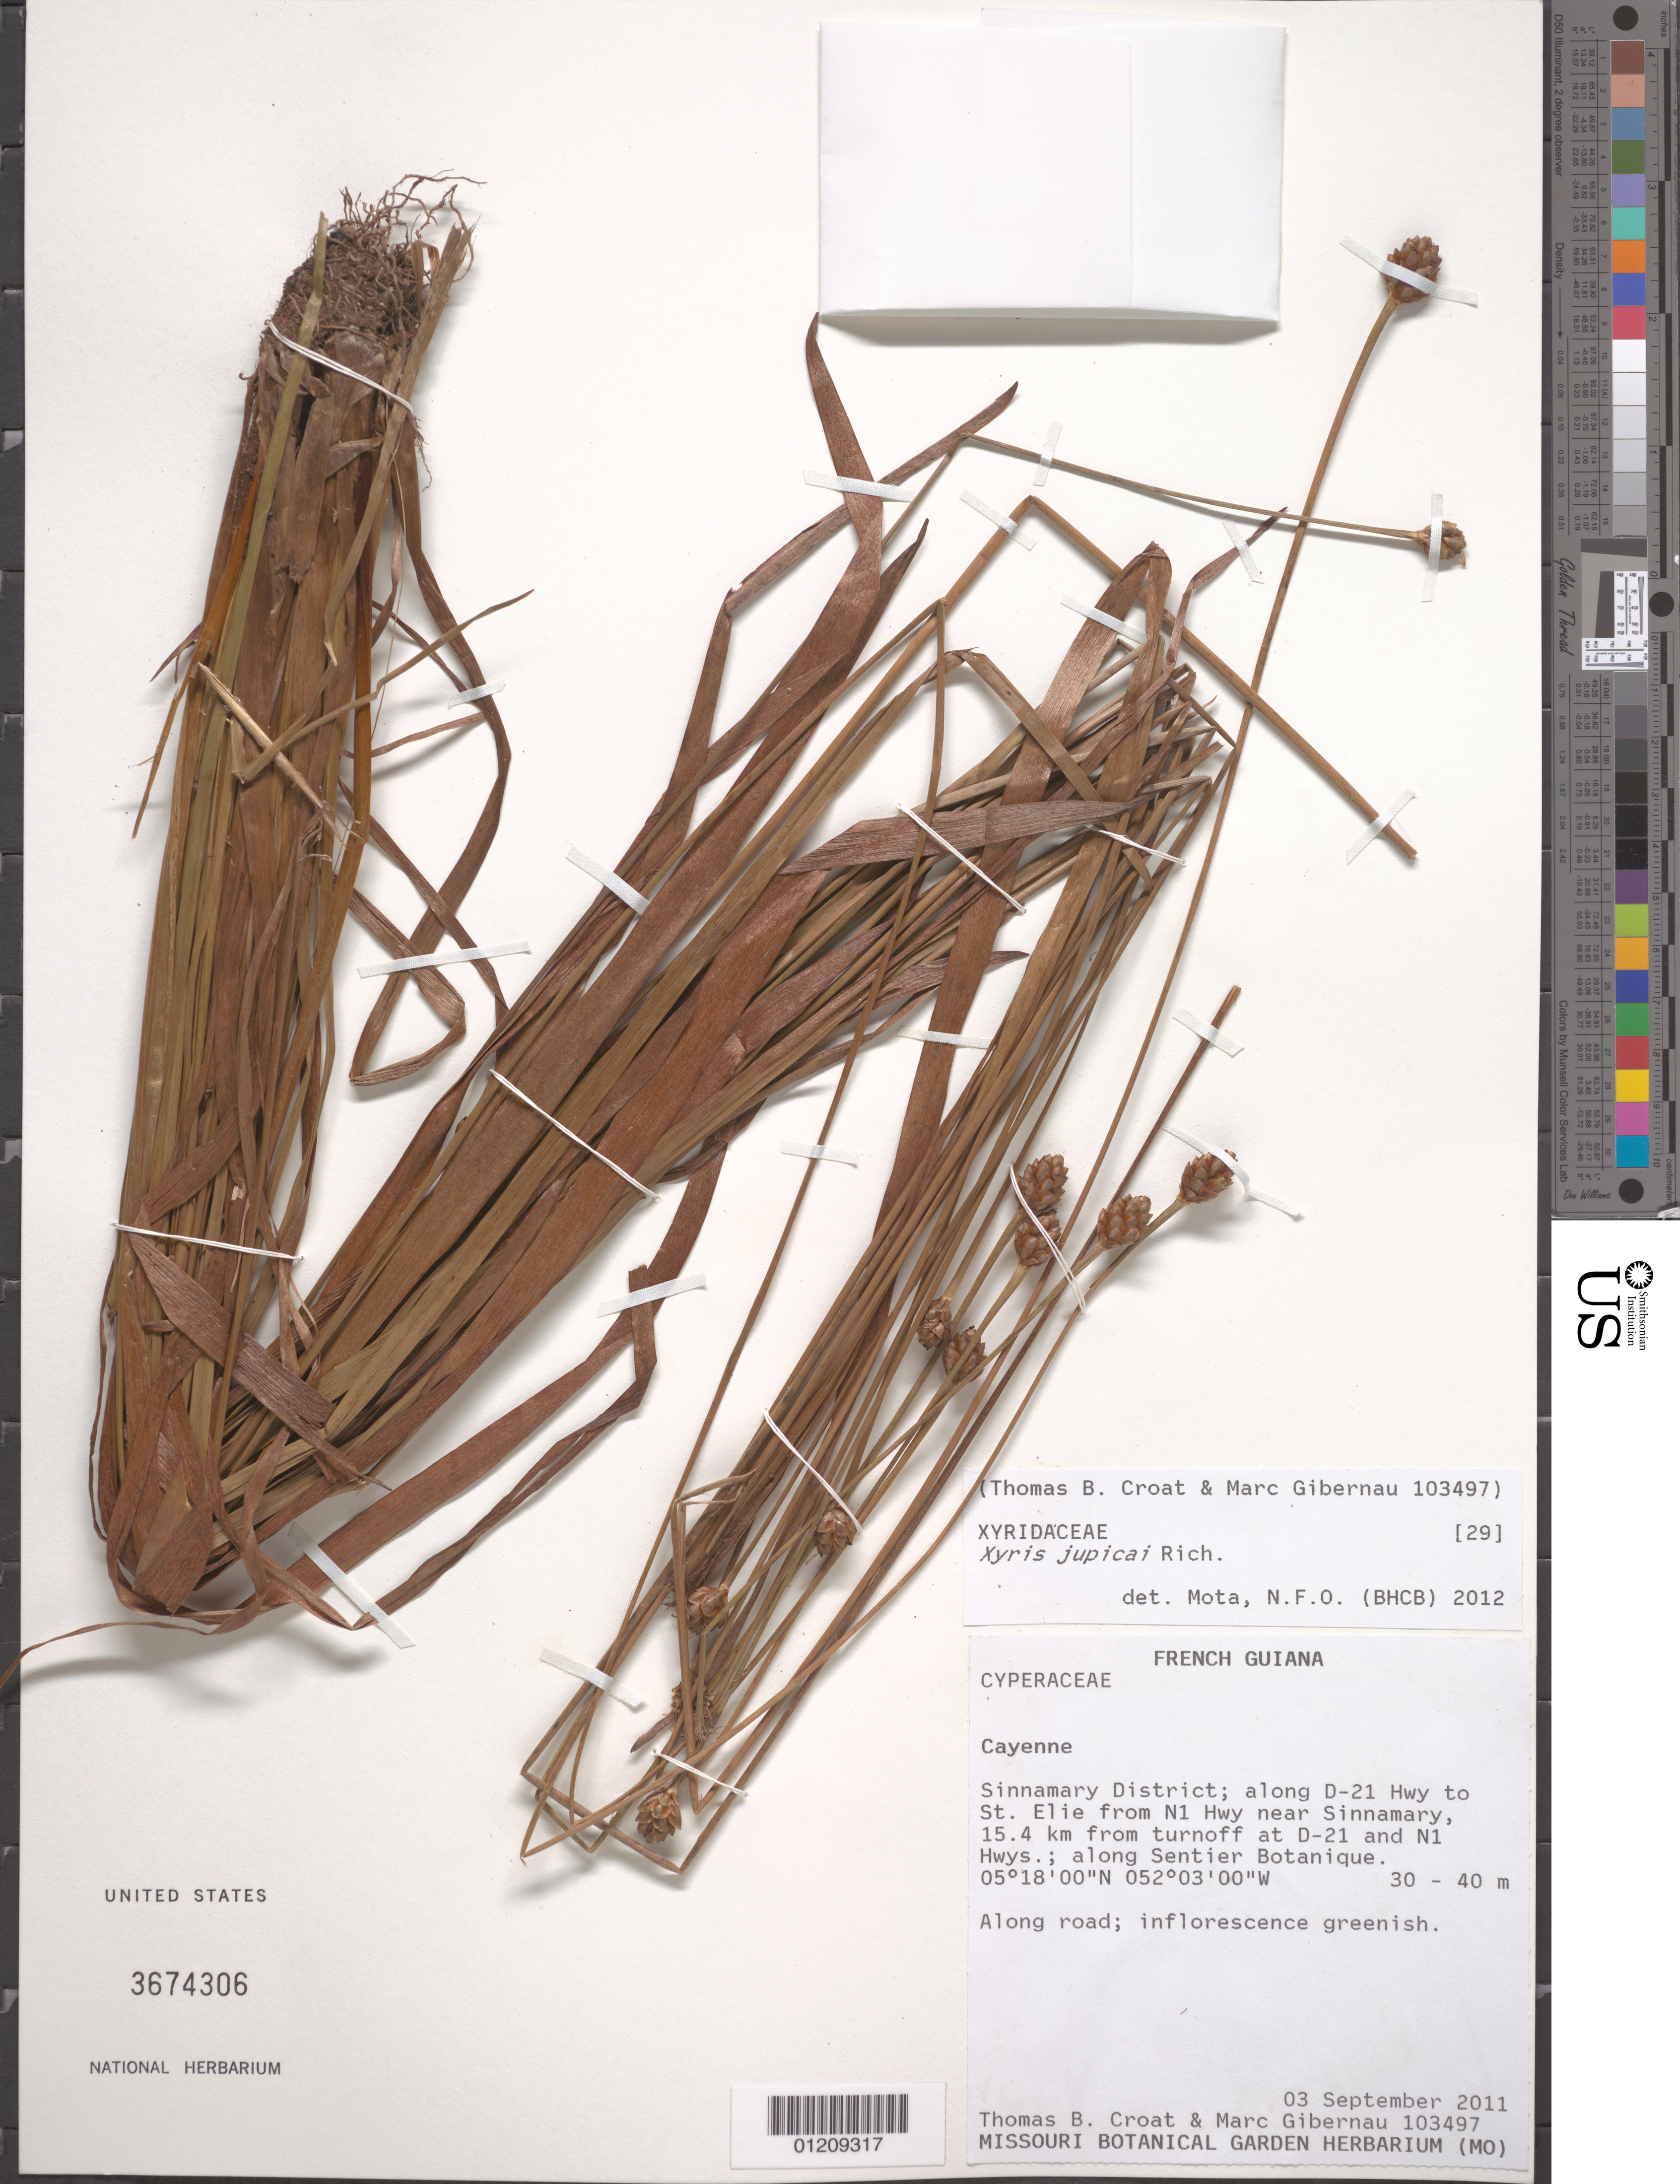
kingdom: Plantae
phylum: Tracheophyta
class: Liliopsida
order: Poales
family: Xyridaceae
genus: Xyris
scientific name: Xyris jupicai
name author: Rich.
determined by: Mota, N. F. O.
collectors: T. B. Croat & M. Gibernau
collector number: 103497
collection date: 2011-09-03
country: French Guiana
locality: Sinnamary District; along D-21 Hwy to St. Elie from N1 Hwy near Sinnamary, 15.4 km from turnoff at D-21 and N1 Hwys; along Sentier Botanique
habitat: Along road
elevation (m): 30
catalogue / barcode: US 3674306